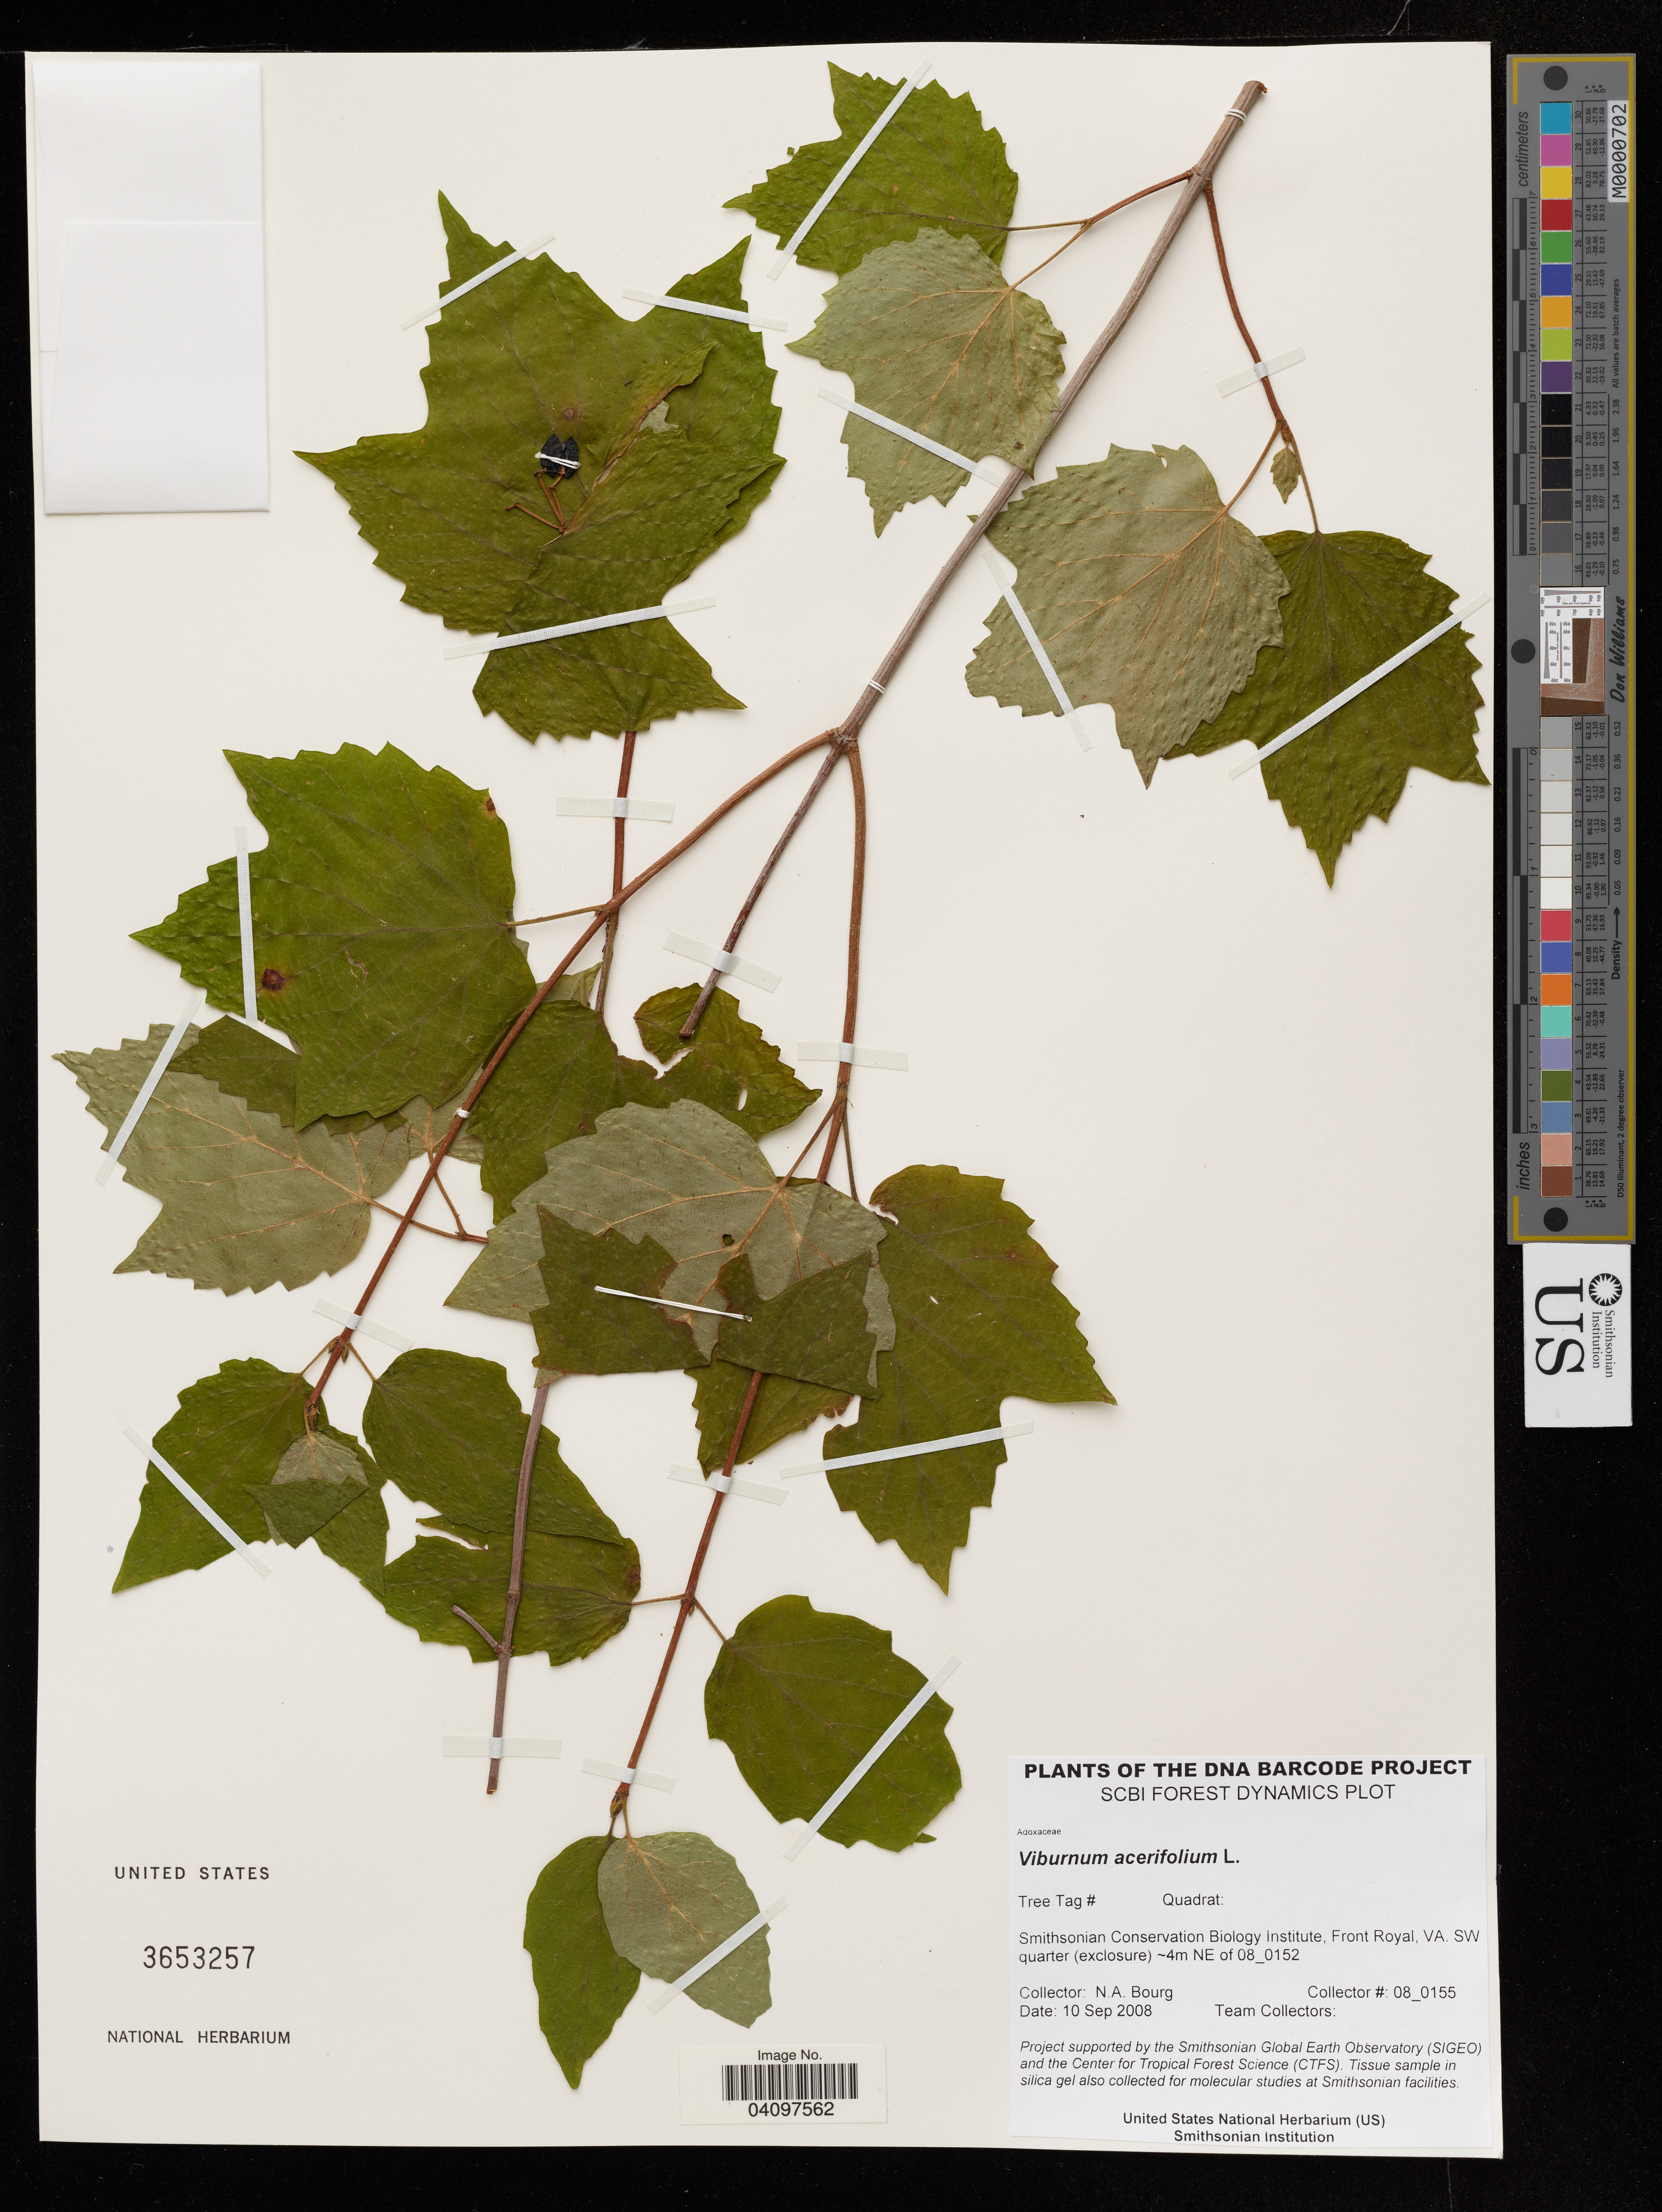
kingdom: Plantae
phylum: Tracheophyta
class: Magnoliopsida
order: Dipsacales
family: Viburnaceae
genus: Viburnum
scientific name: Viburnum acerifolium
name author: L.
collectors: N. A. Bourg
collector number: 08_0155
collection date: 2008-09-10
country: United States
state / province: Virginia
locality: Smithsonian Conservation Biology Institute, Front Royal. SW quarter (exclosure) ~4m NE of 08_0152.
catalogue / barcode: US 3653257